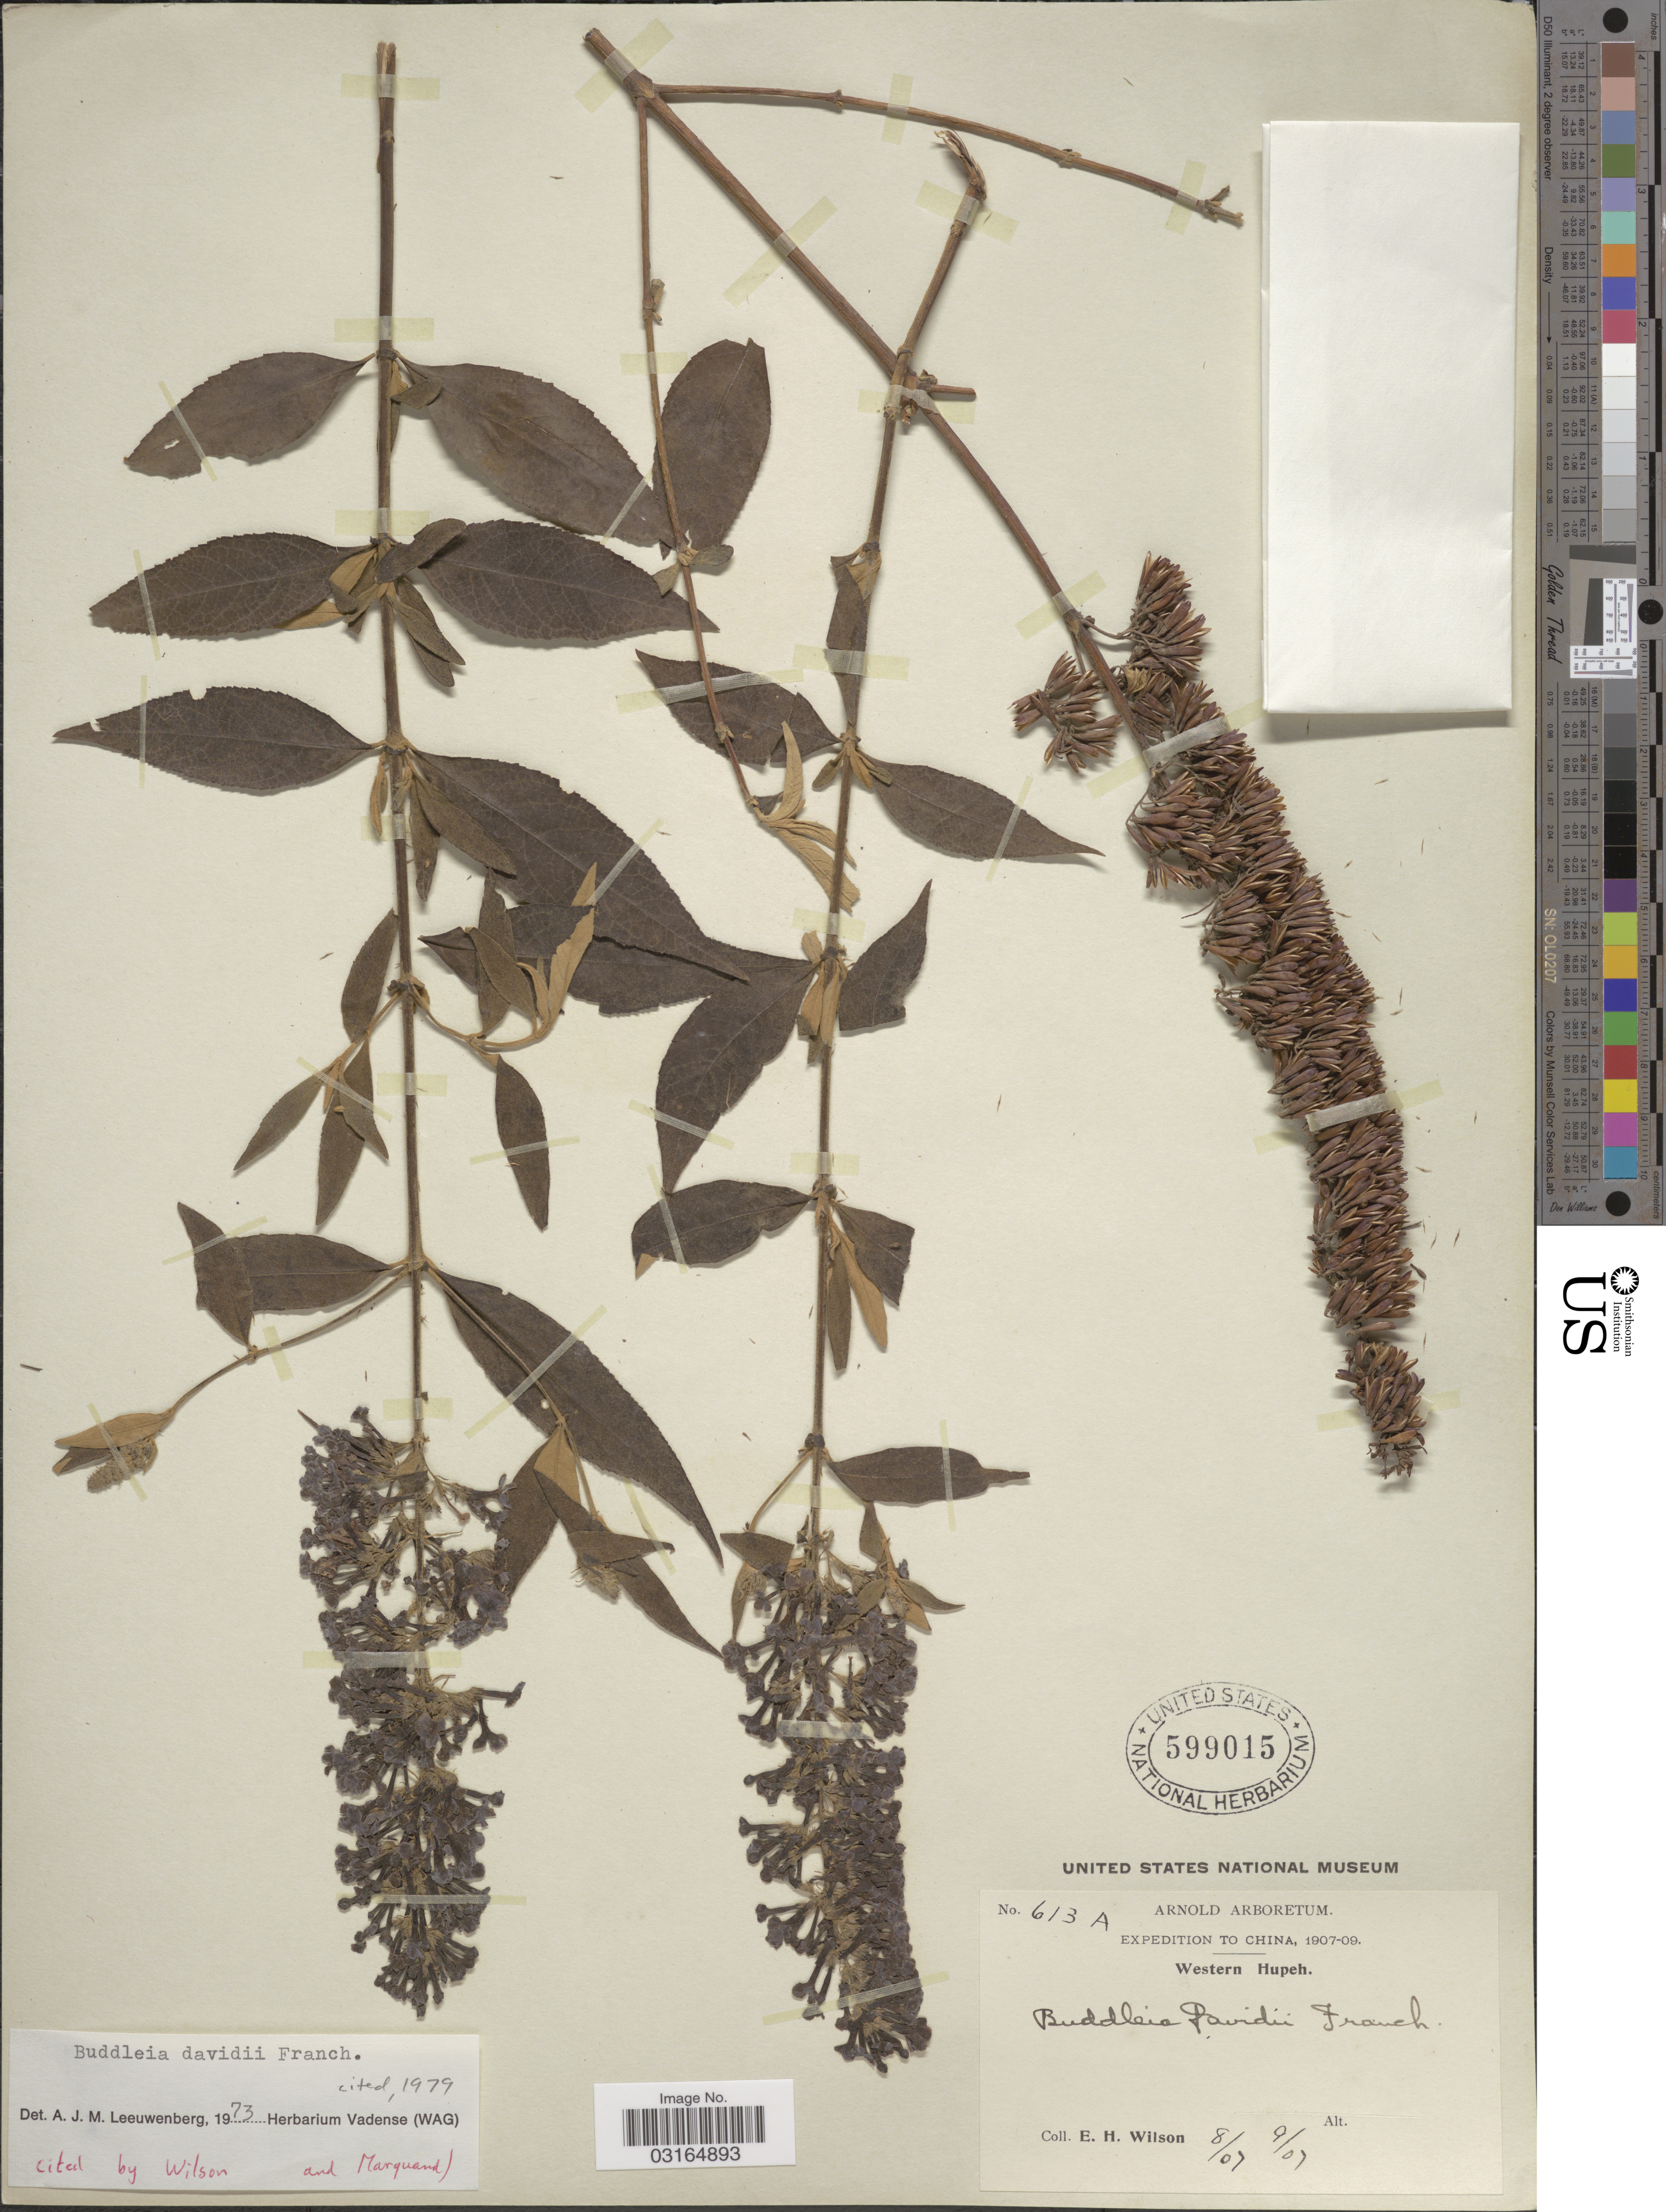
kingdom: Plantae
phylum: Tracheophyta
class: Magnoliopsida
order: Lamiales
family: Scrophulariaceae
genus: Buddleja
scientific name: Buddleja davidii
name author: Franch.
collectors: E. Wilson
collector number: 613A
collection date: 1907-08/1907-09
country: China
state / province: Hubei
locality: Western Hupeh.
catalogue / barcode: US 599015